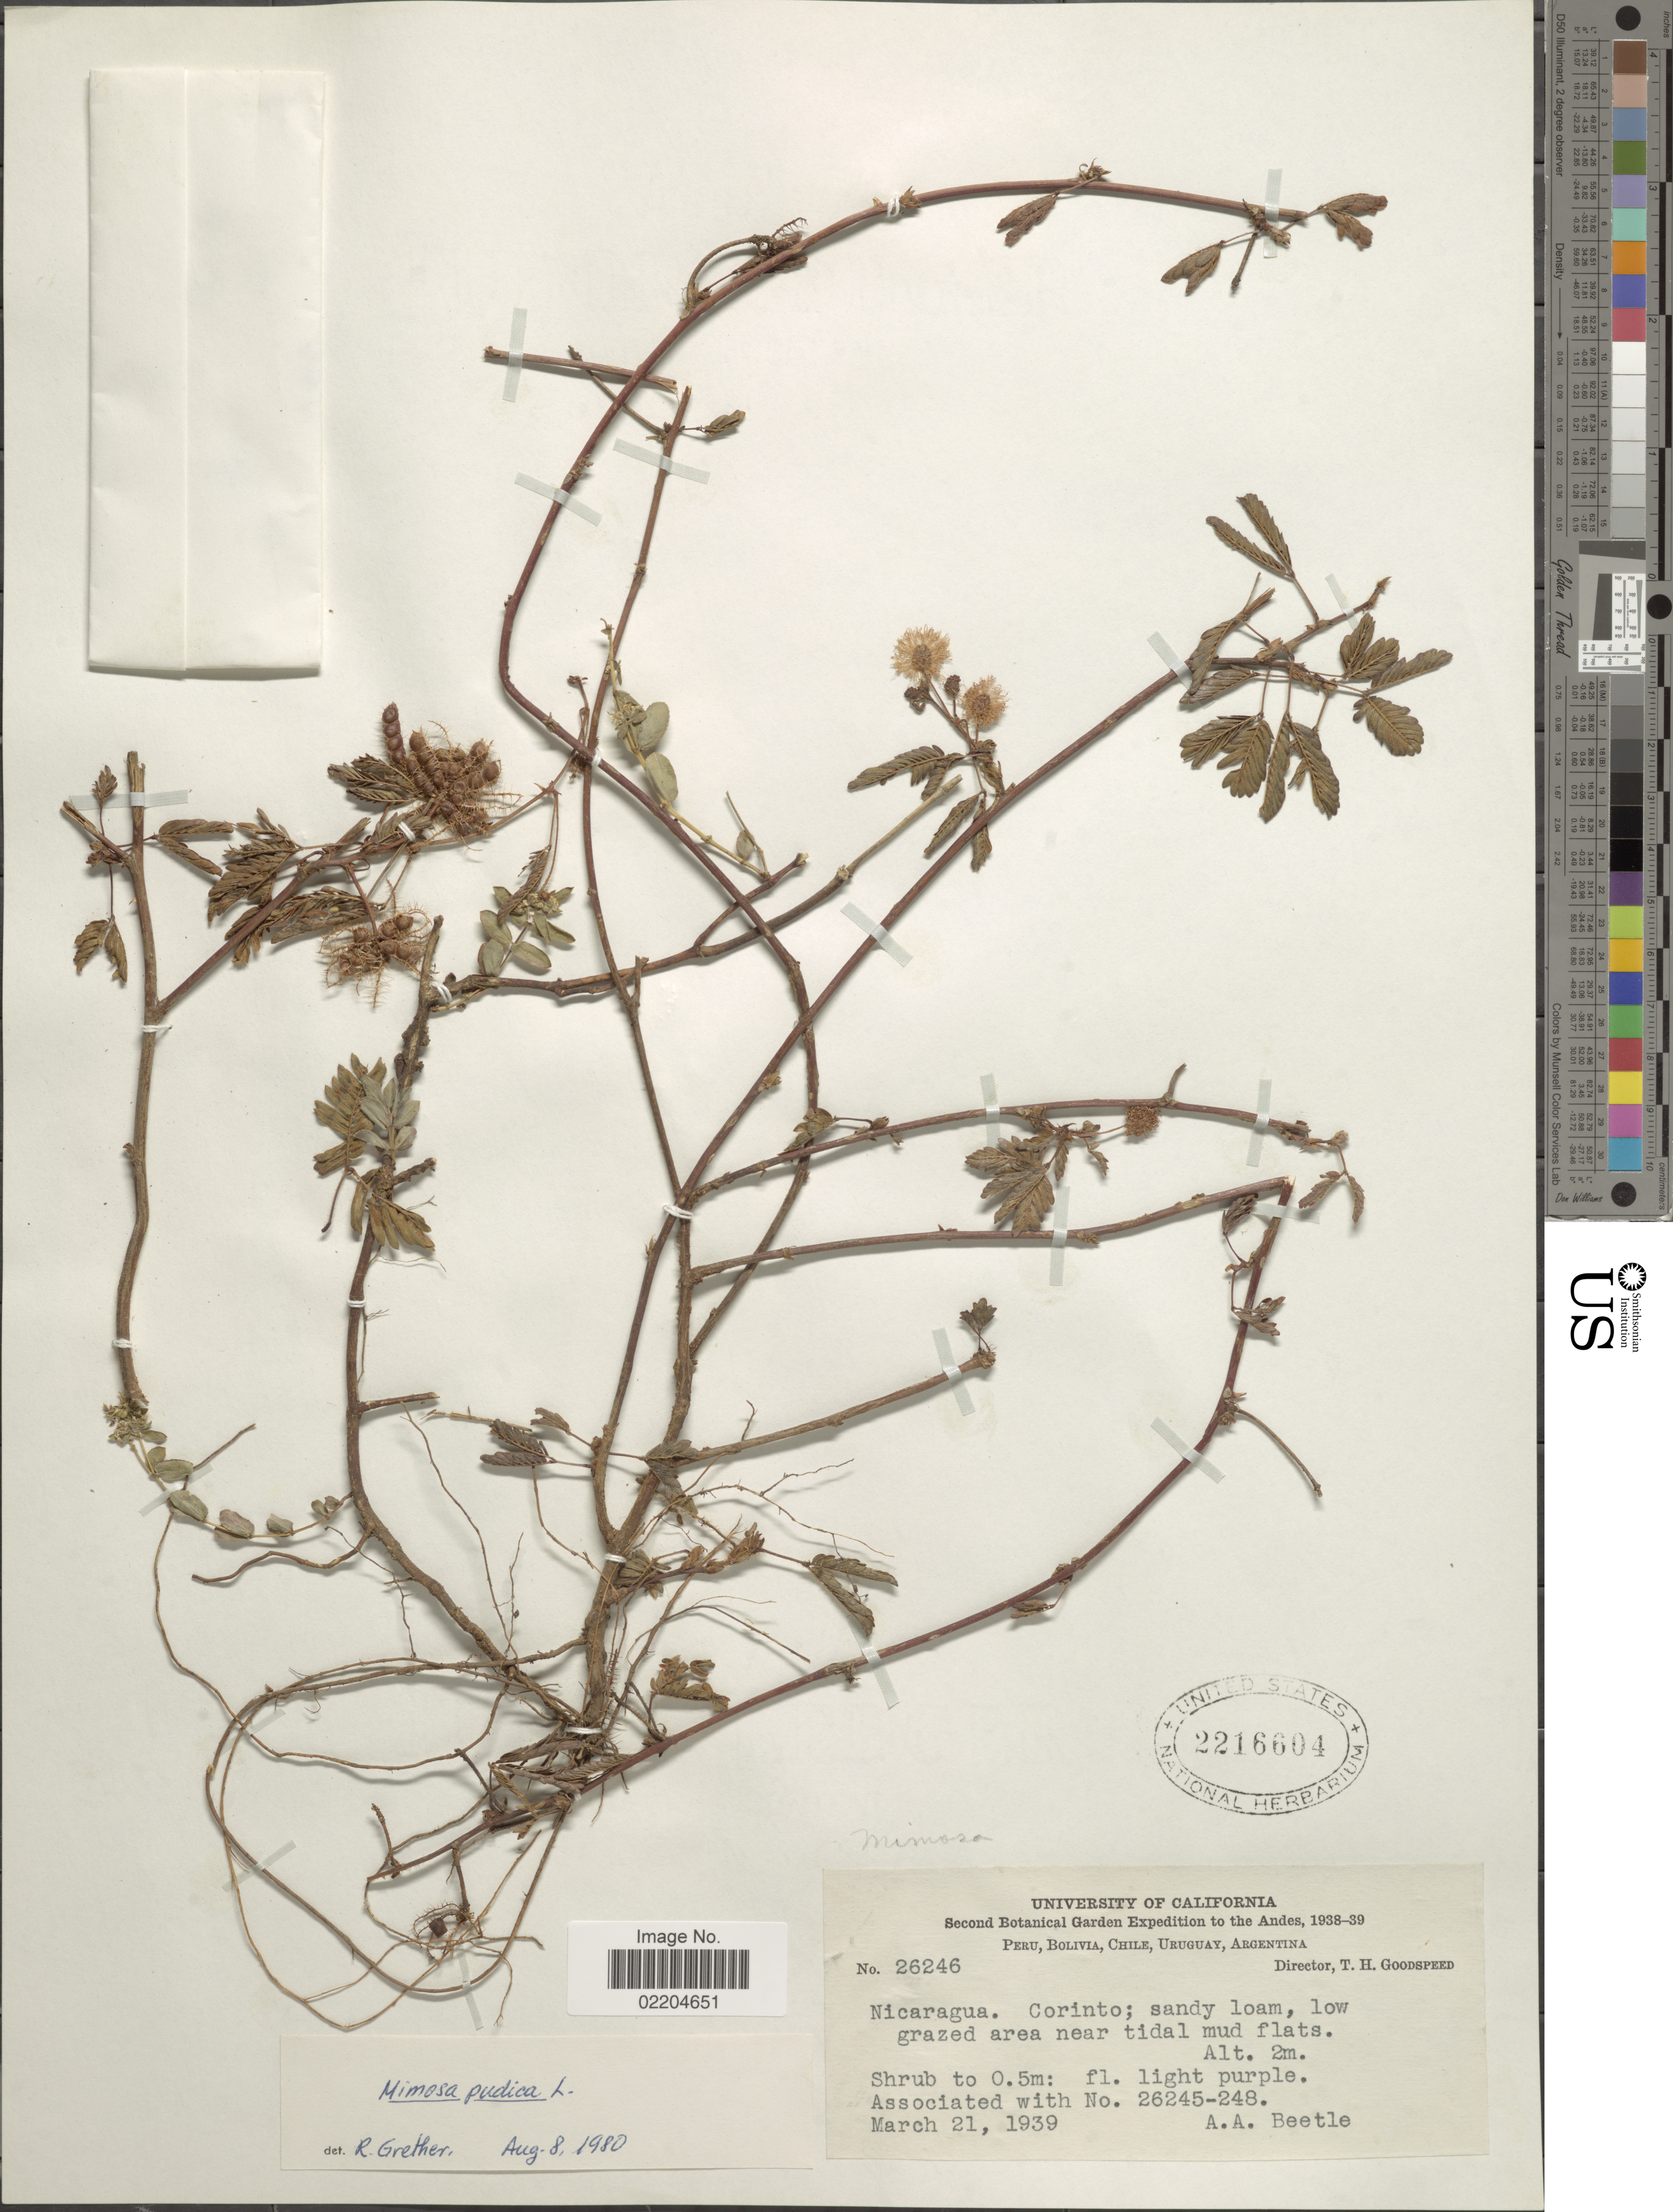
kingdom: Plantae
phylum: Tracheophyta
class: Magnoliopsida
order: Fabales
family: Fabaceae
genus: Mimosa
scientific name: Mimosa pudica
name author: L.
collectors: A. A. Beetle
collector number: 26246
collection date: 1939-03-21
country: Nicaragua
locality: Nicaragua. Corinto.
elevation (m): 2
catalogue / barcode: US 2216604